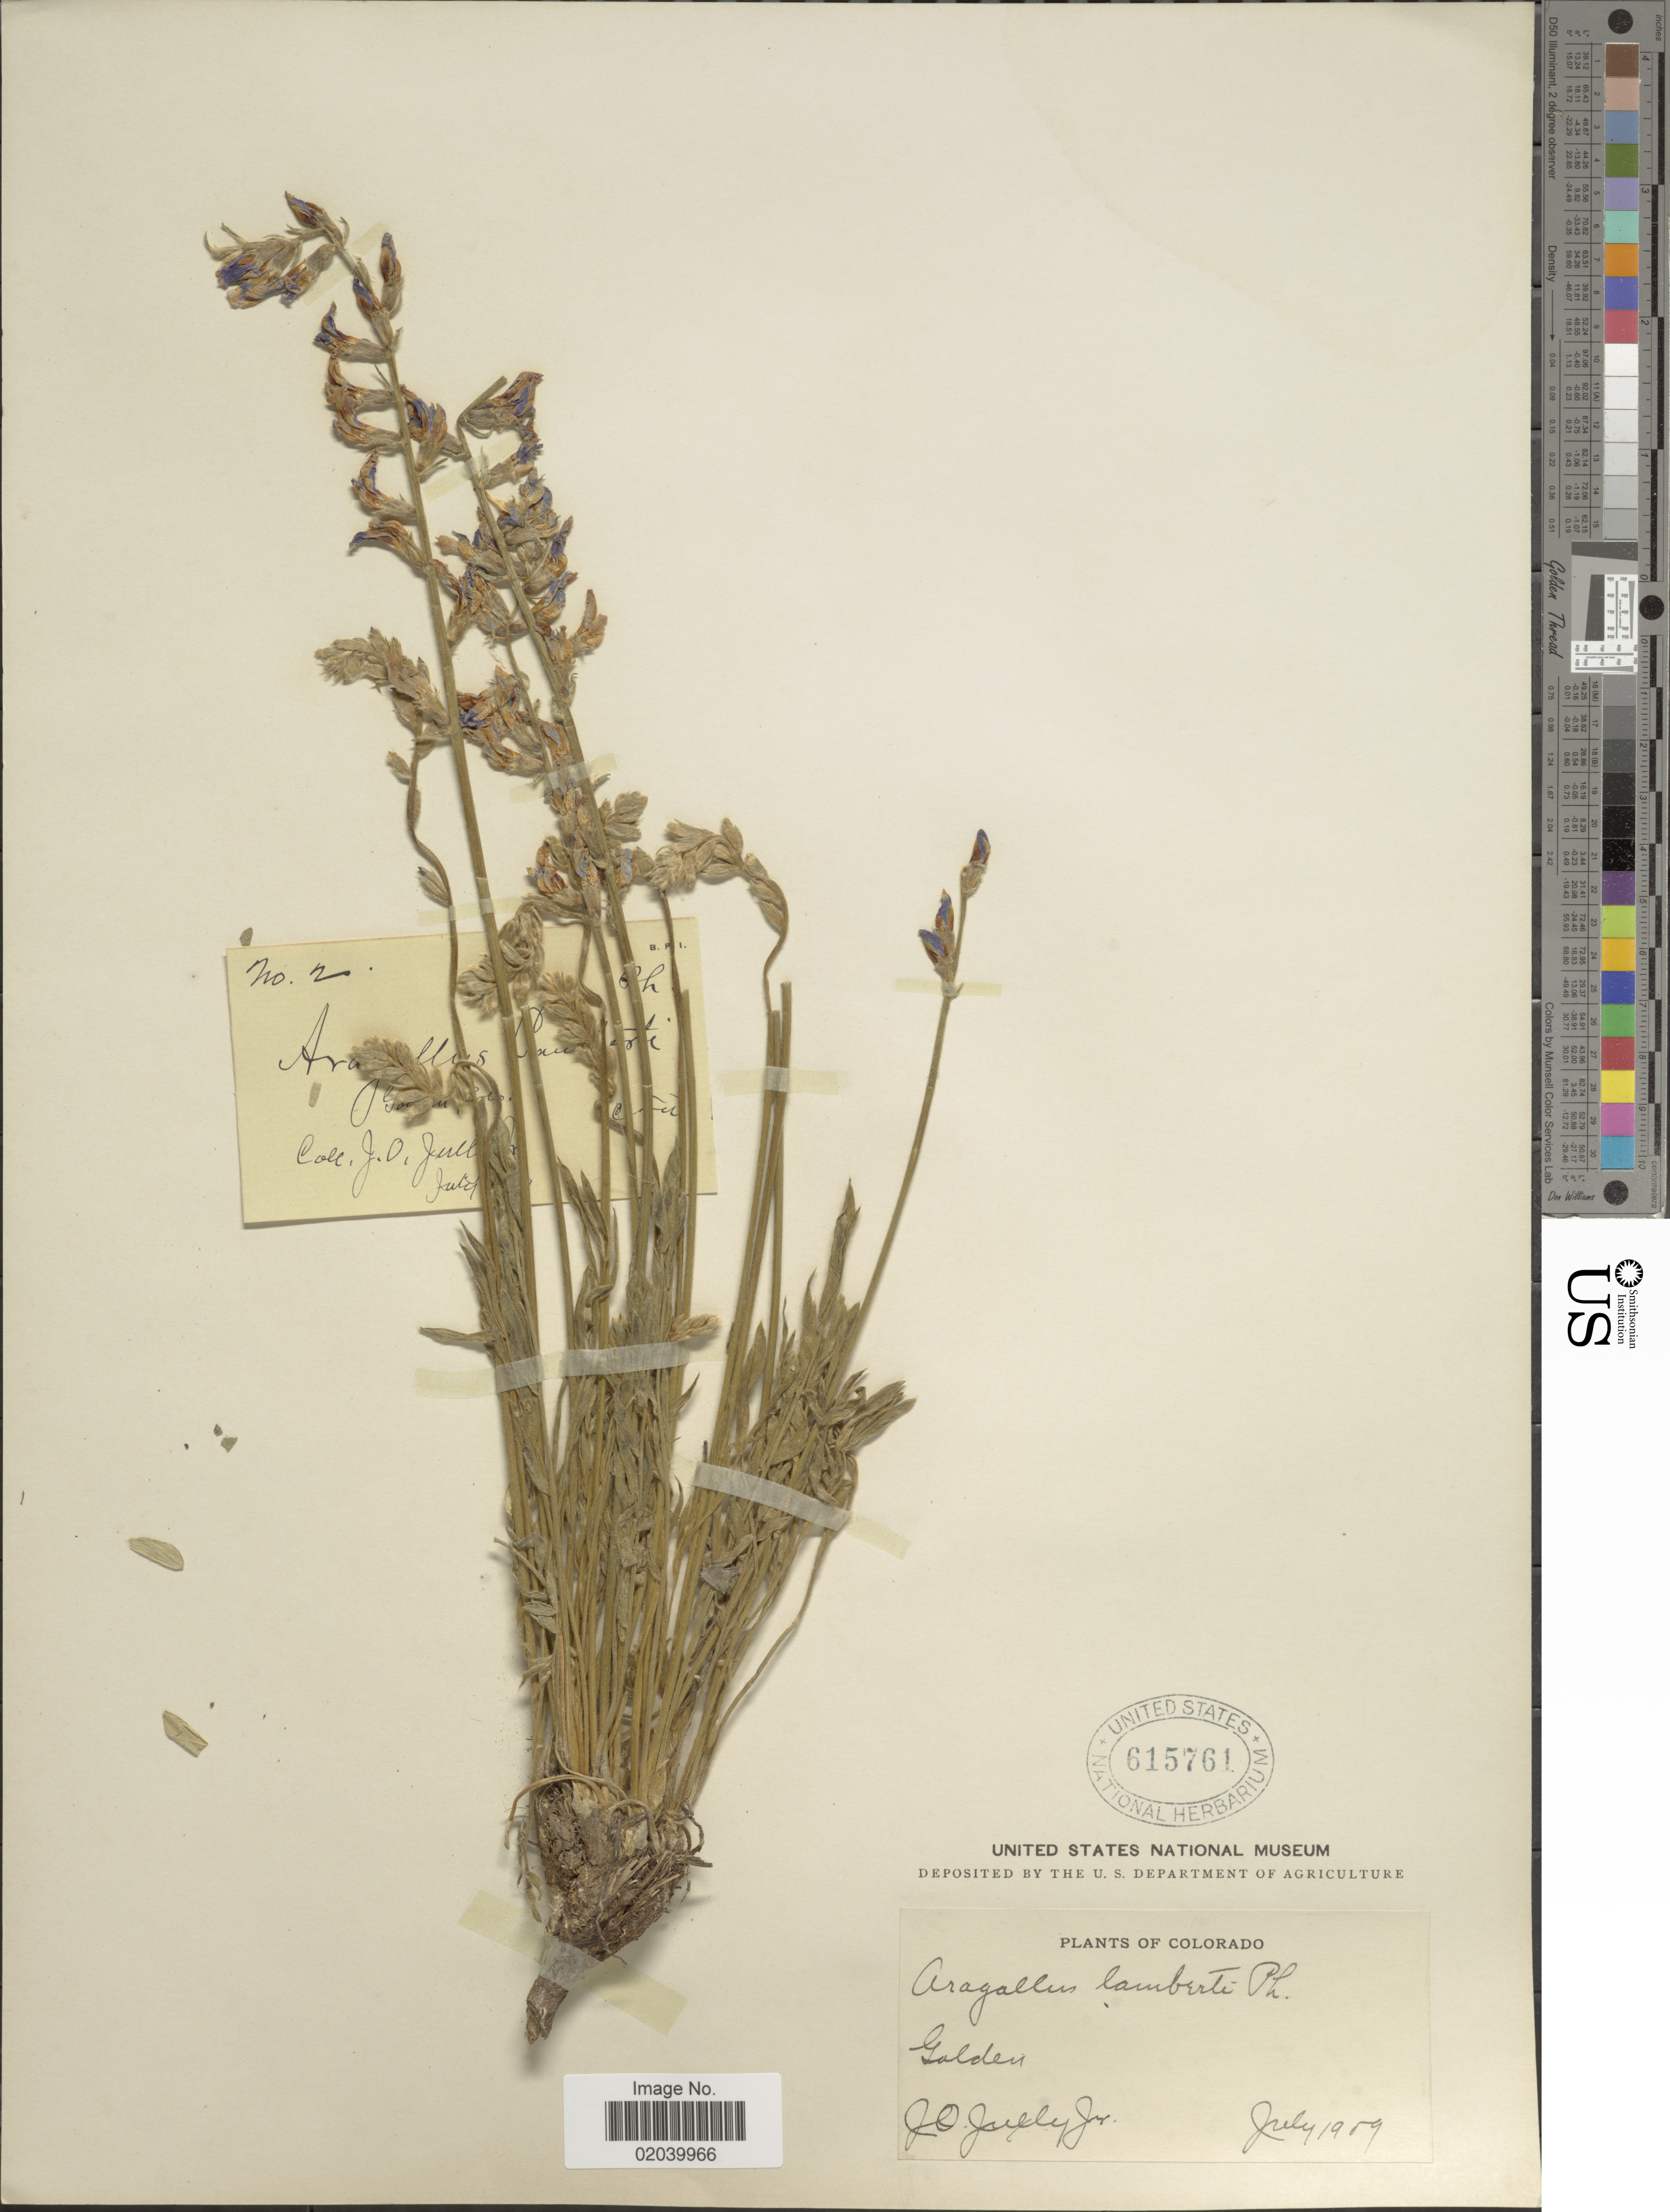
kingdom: Plantae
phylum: Tracheophyta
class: Magnoliopsida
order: Fabales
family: Fabaceae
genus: Oxytropis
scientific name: Oxytropis lambertii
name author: Pursh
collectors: J. Jully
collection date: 1909-07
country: United States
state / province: Colorado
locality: Golden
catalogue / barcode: US 615761